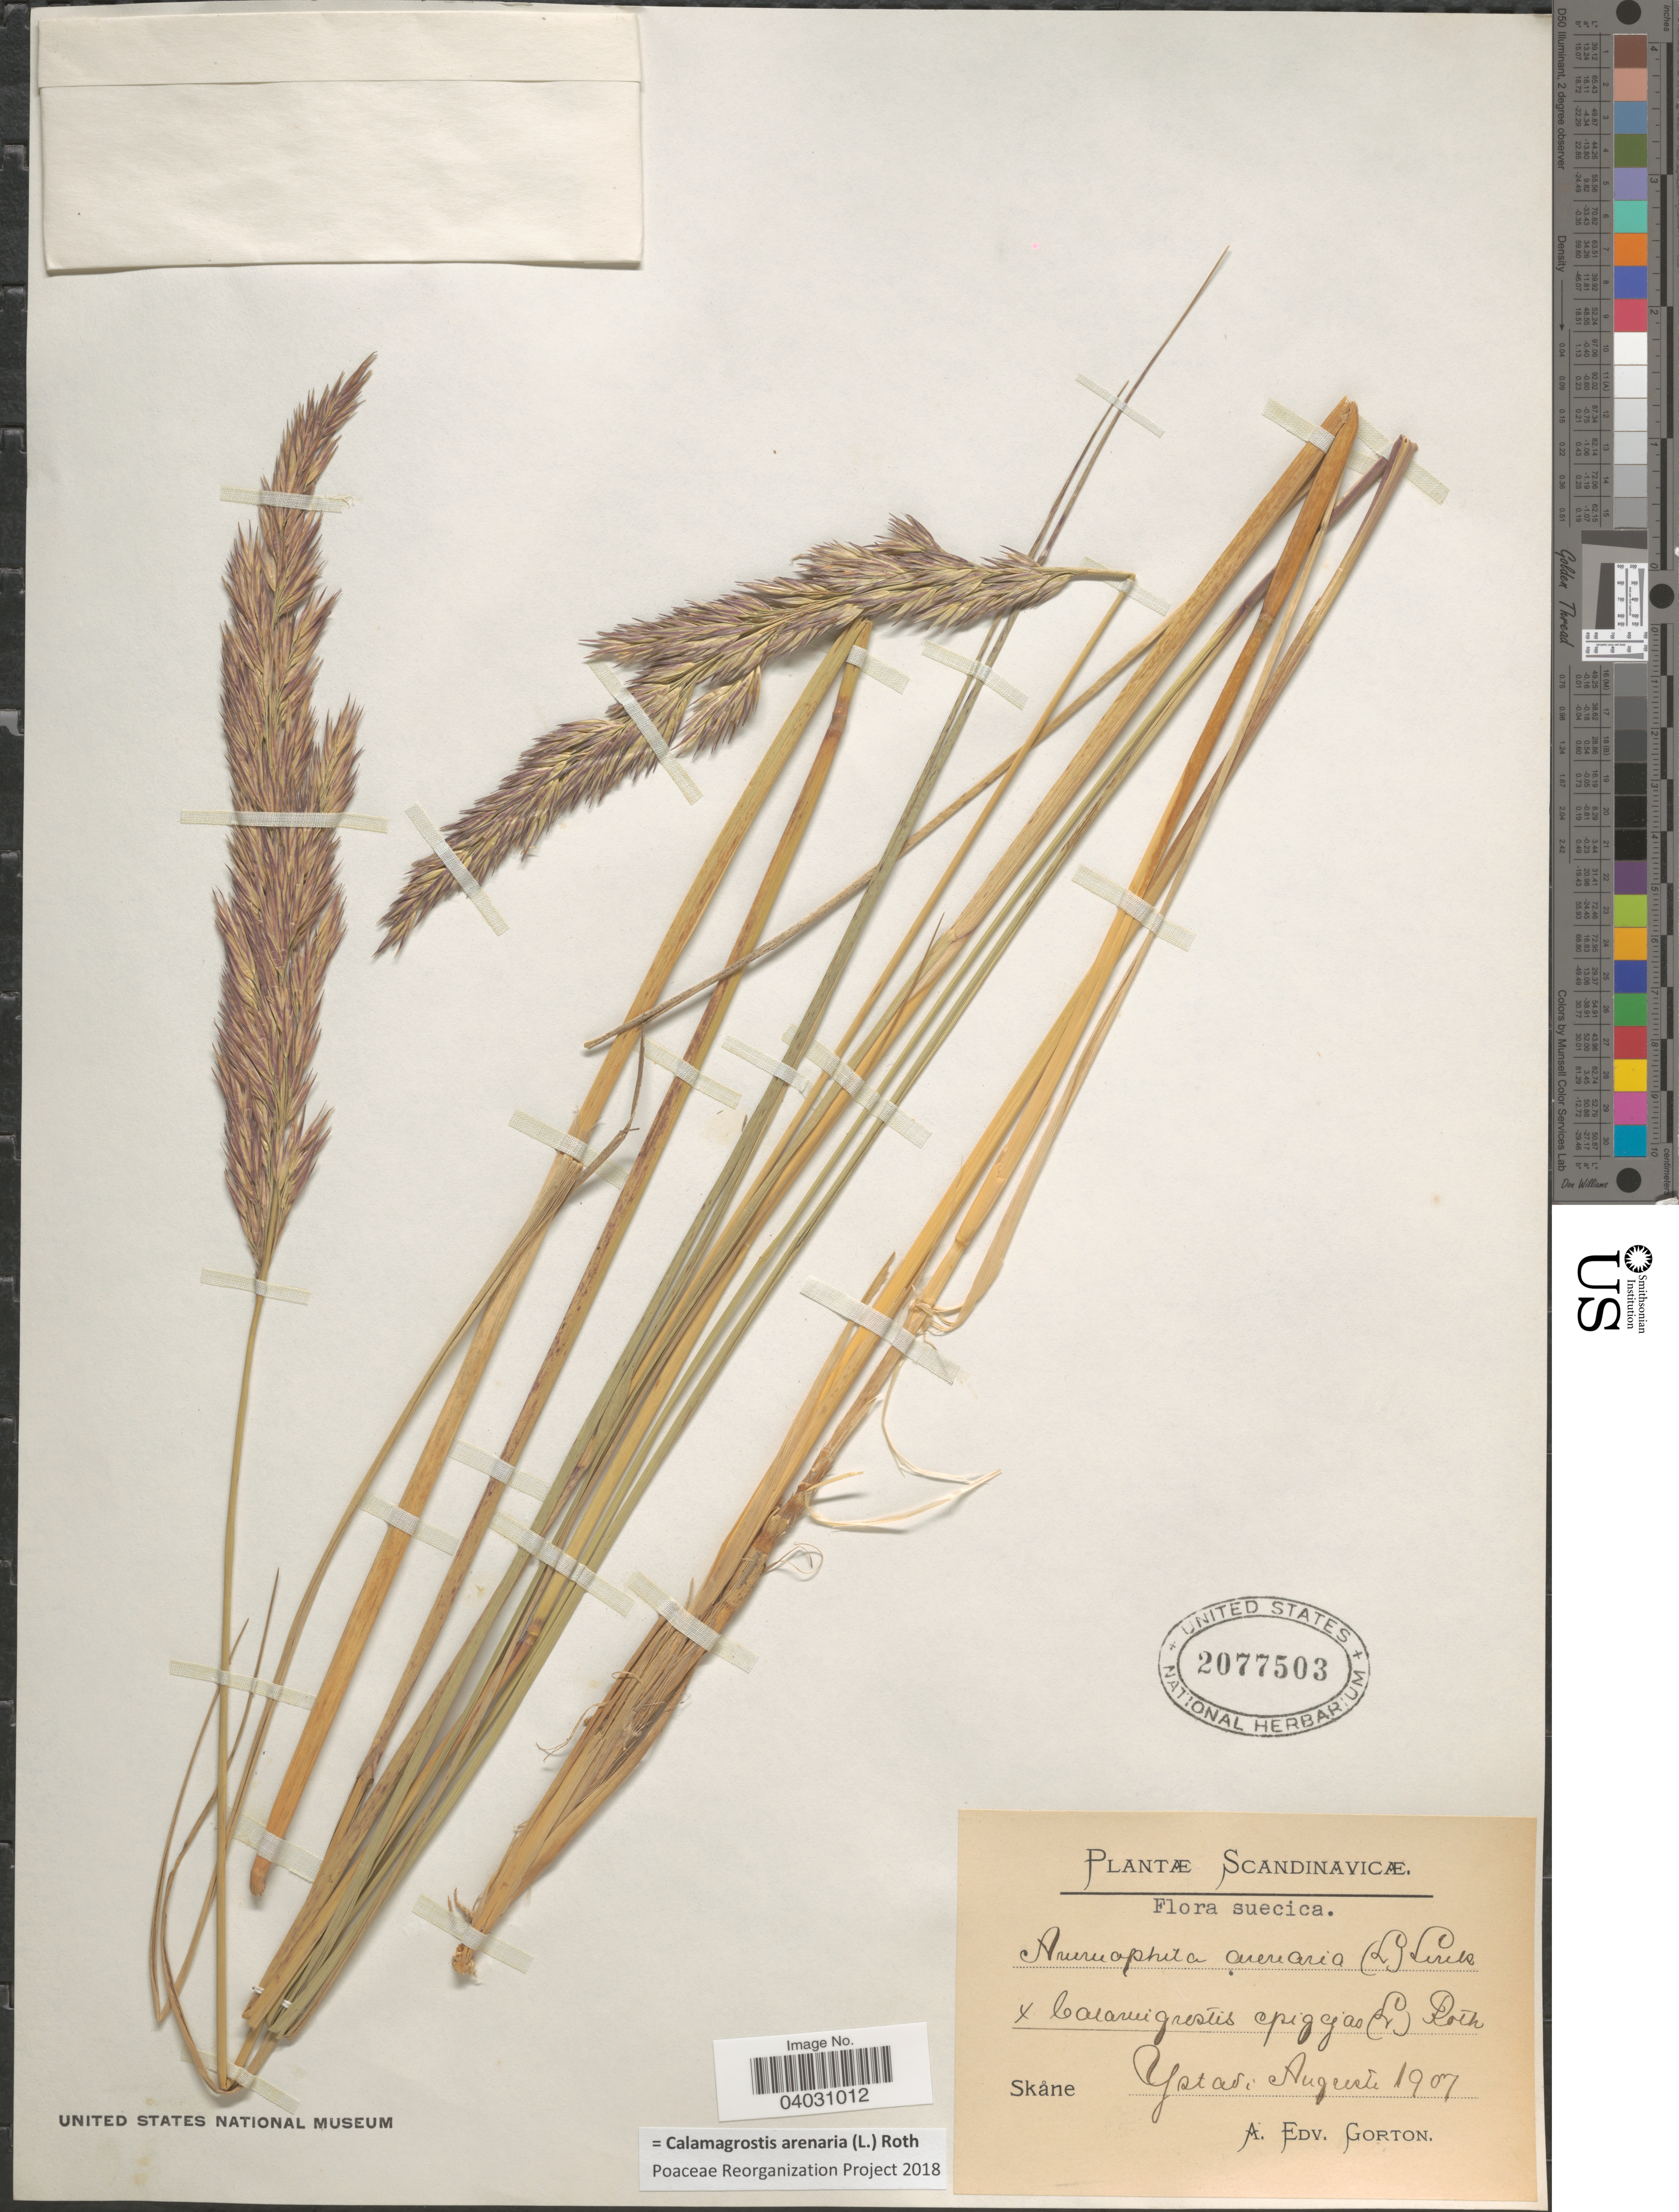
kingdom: Plantae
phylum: Tracheophyta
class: Liliopsida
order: Poales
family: Poaceae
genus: Calamagrostis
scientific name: Calamagrostis arenaria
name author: (L.) Roth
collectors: A. Gorton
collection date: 1907-08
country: Sweden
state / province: Skåne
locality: Scandinavicæ. Suecica. Ystav.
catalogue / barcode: US 2077503